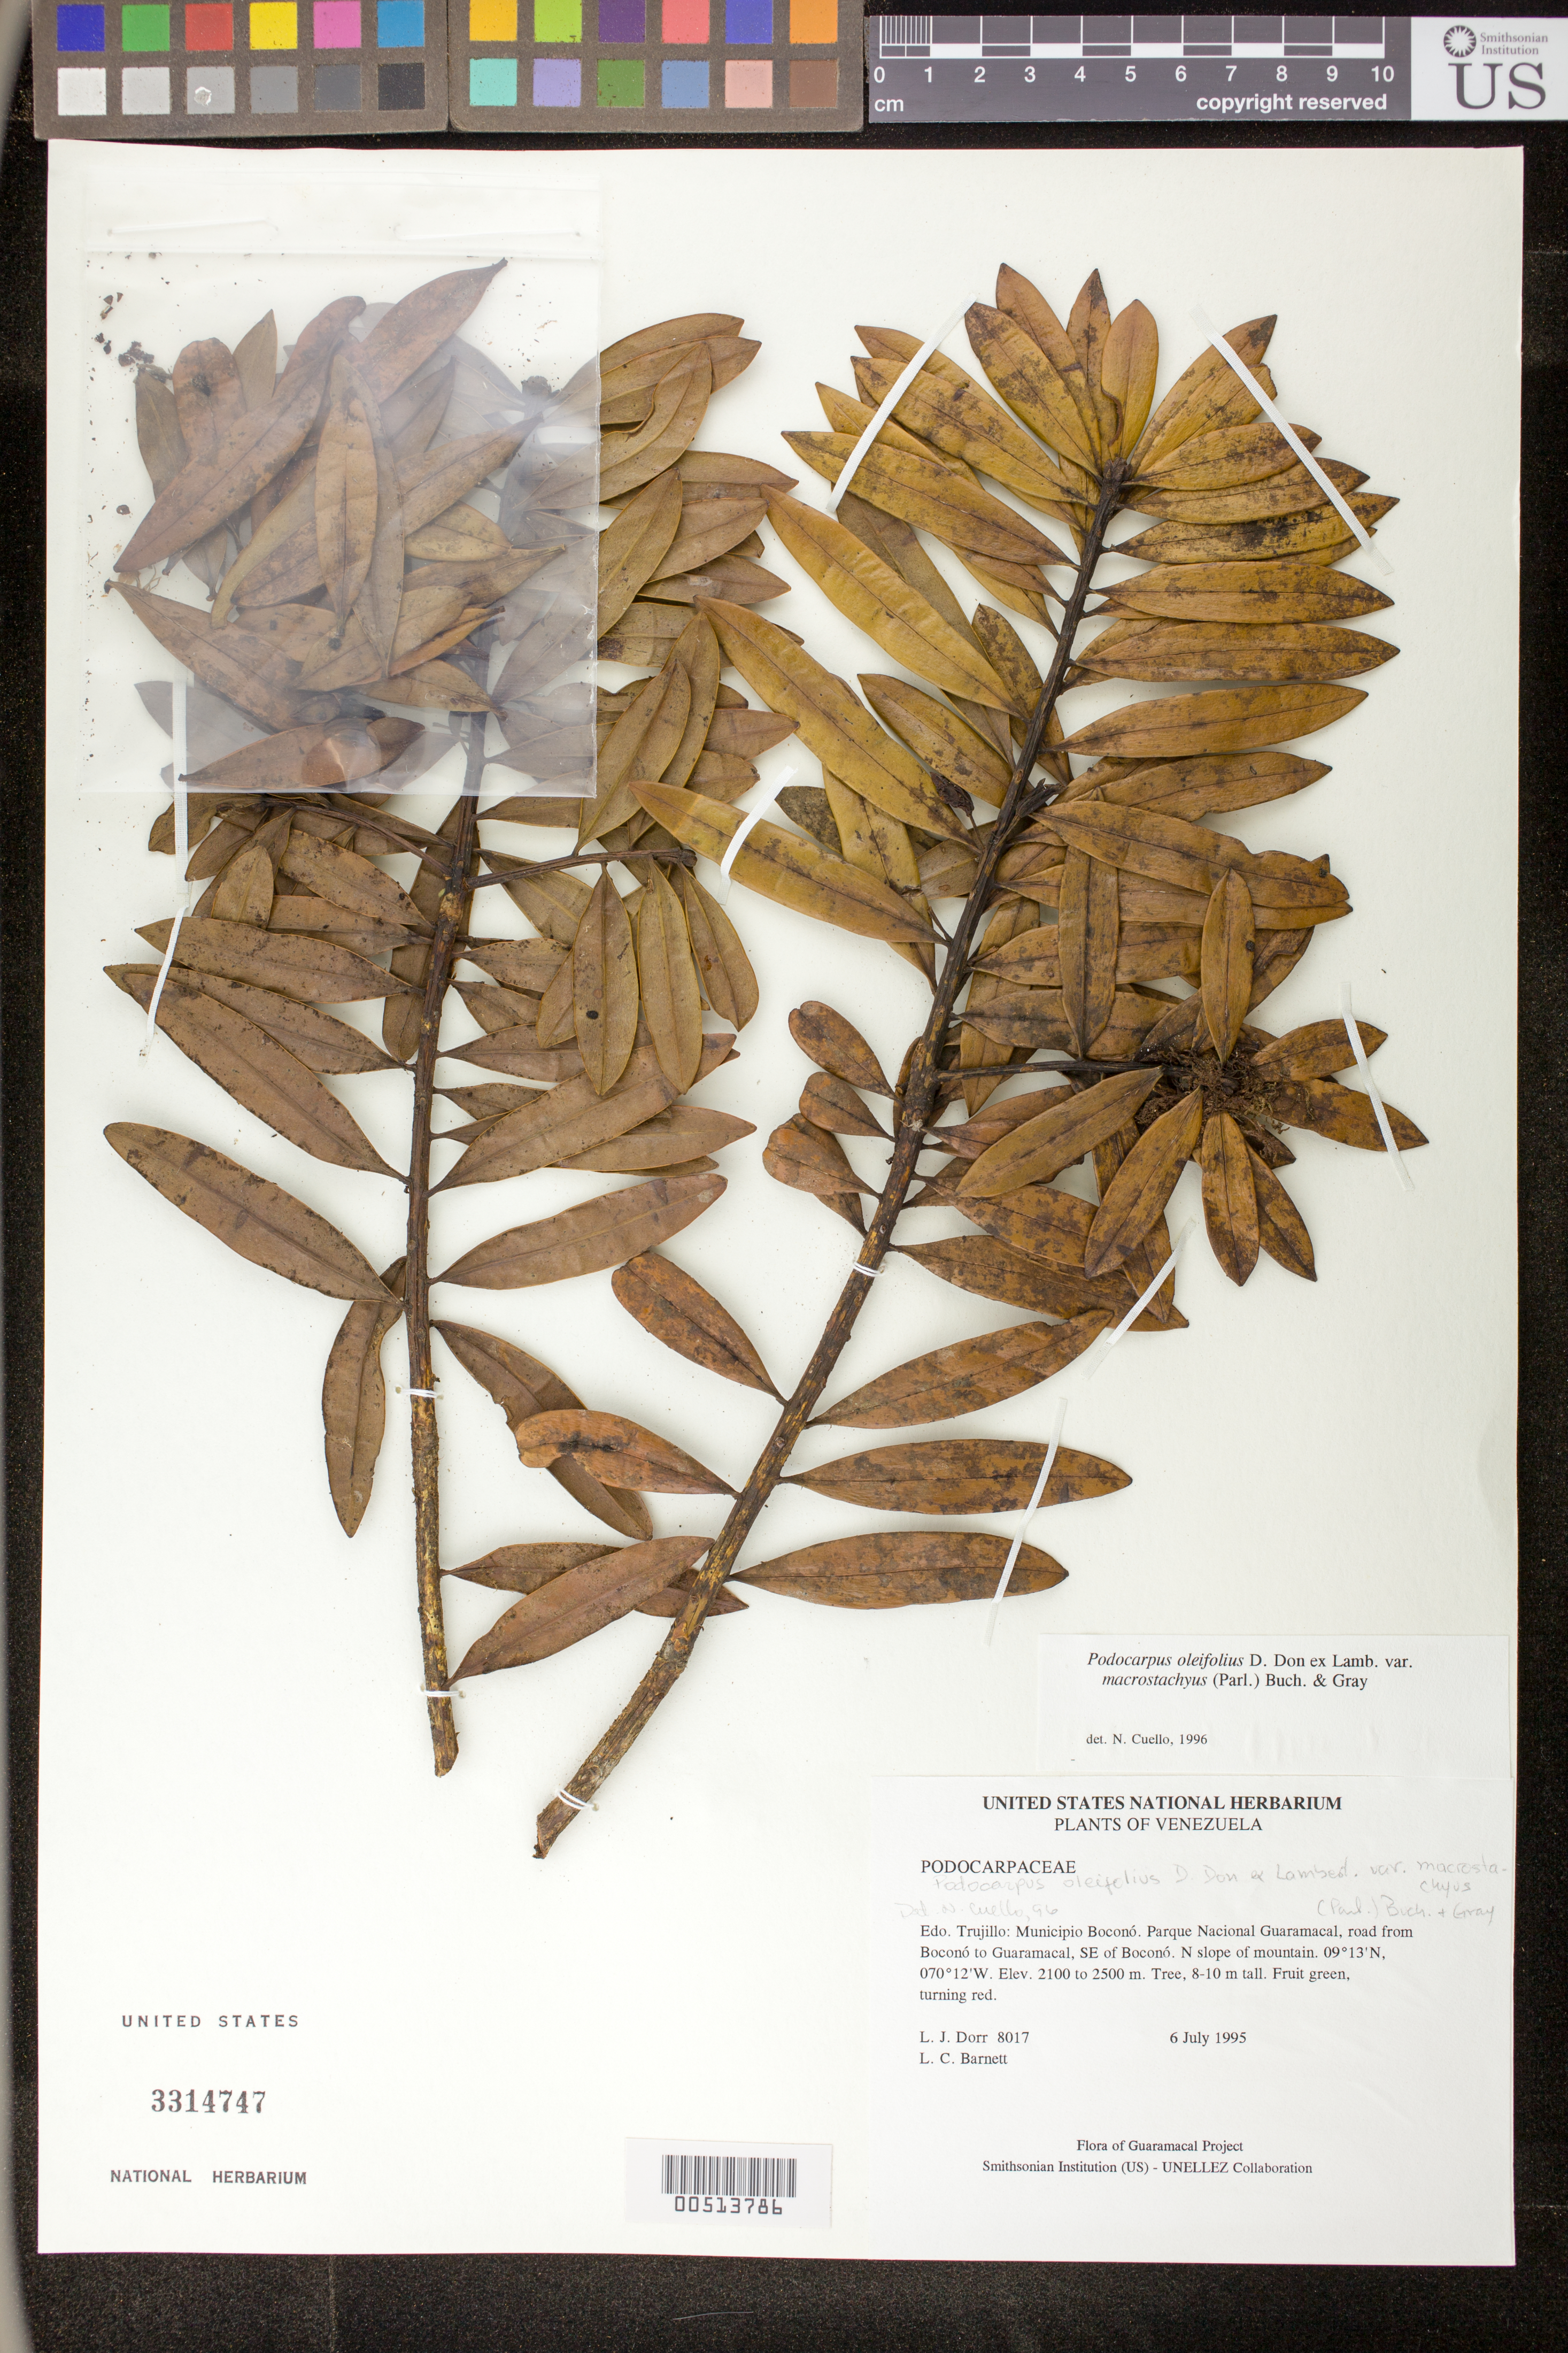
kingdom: Plantae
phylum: Tracheophyta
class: Pinopsida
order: Pinales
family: Podocarpaceae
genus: Podocarpus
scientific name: Podocarpus oleifolius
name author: D. Don ex Lamb.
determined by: Dorr, L. J., (BOT), Smithsonian Institution - National Museum of Natural History (UNITED STATES)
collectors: L. J. Dorr & L. C. Barnett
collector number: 8017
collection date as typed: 06 Jul 1995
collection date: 1995-07-06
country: Venezuela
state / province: Trujillo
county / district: Boconó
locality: Parque Nacional Guaramacal, road from Boconó to Guaramacal, SE of Boconó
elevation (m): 2100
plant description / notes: PORT, US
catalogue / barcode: US 3314747